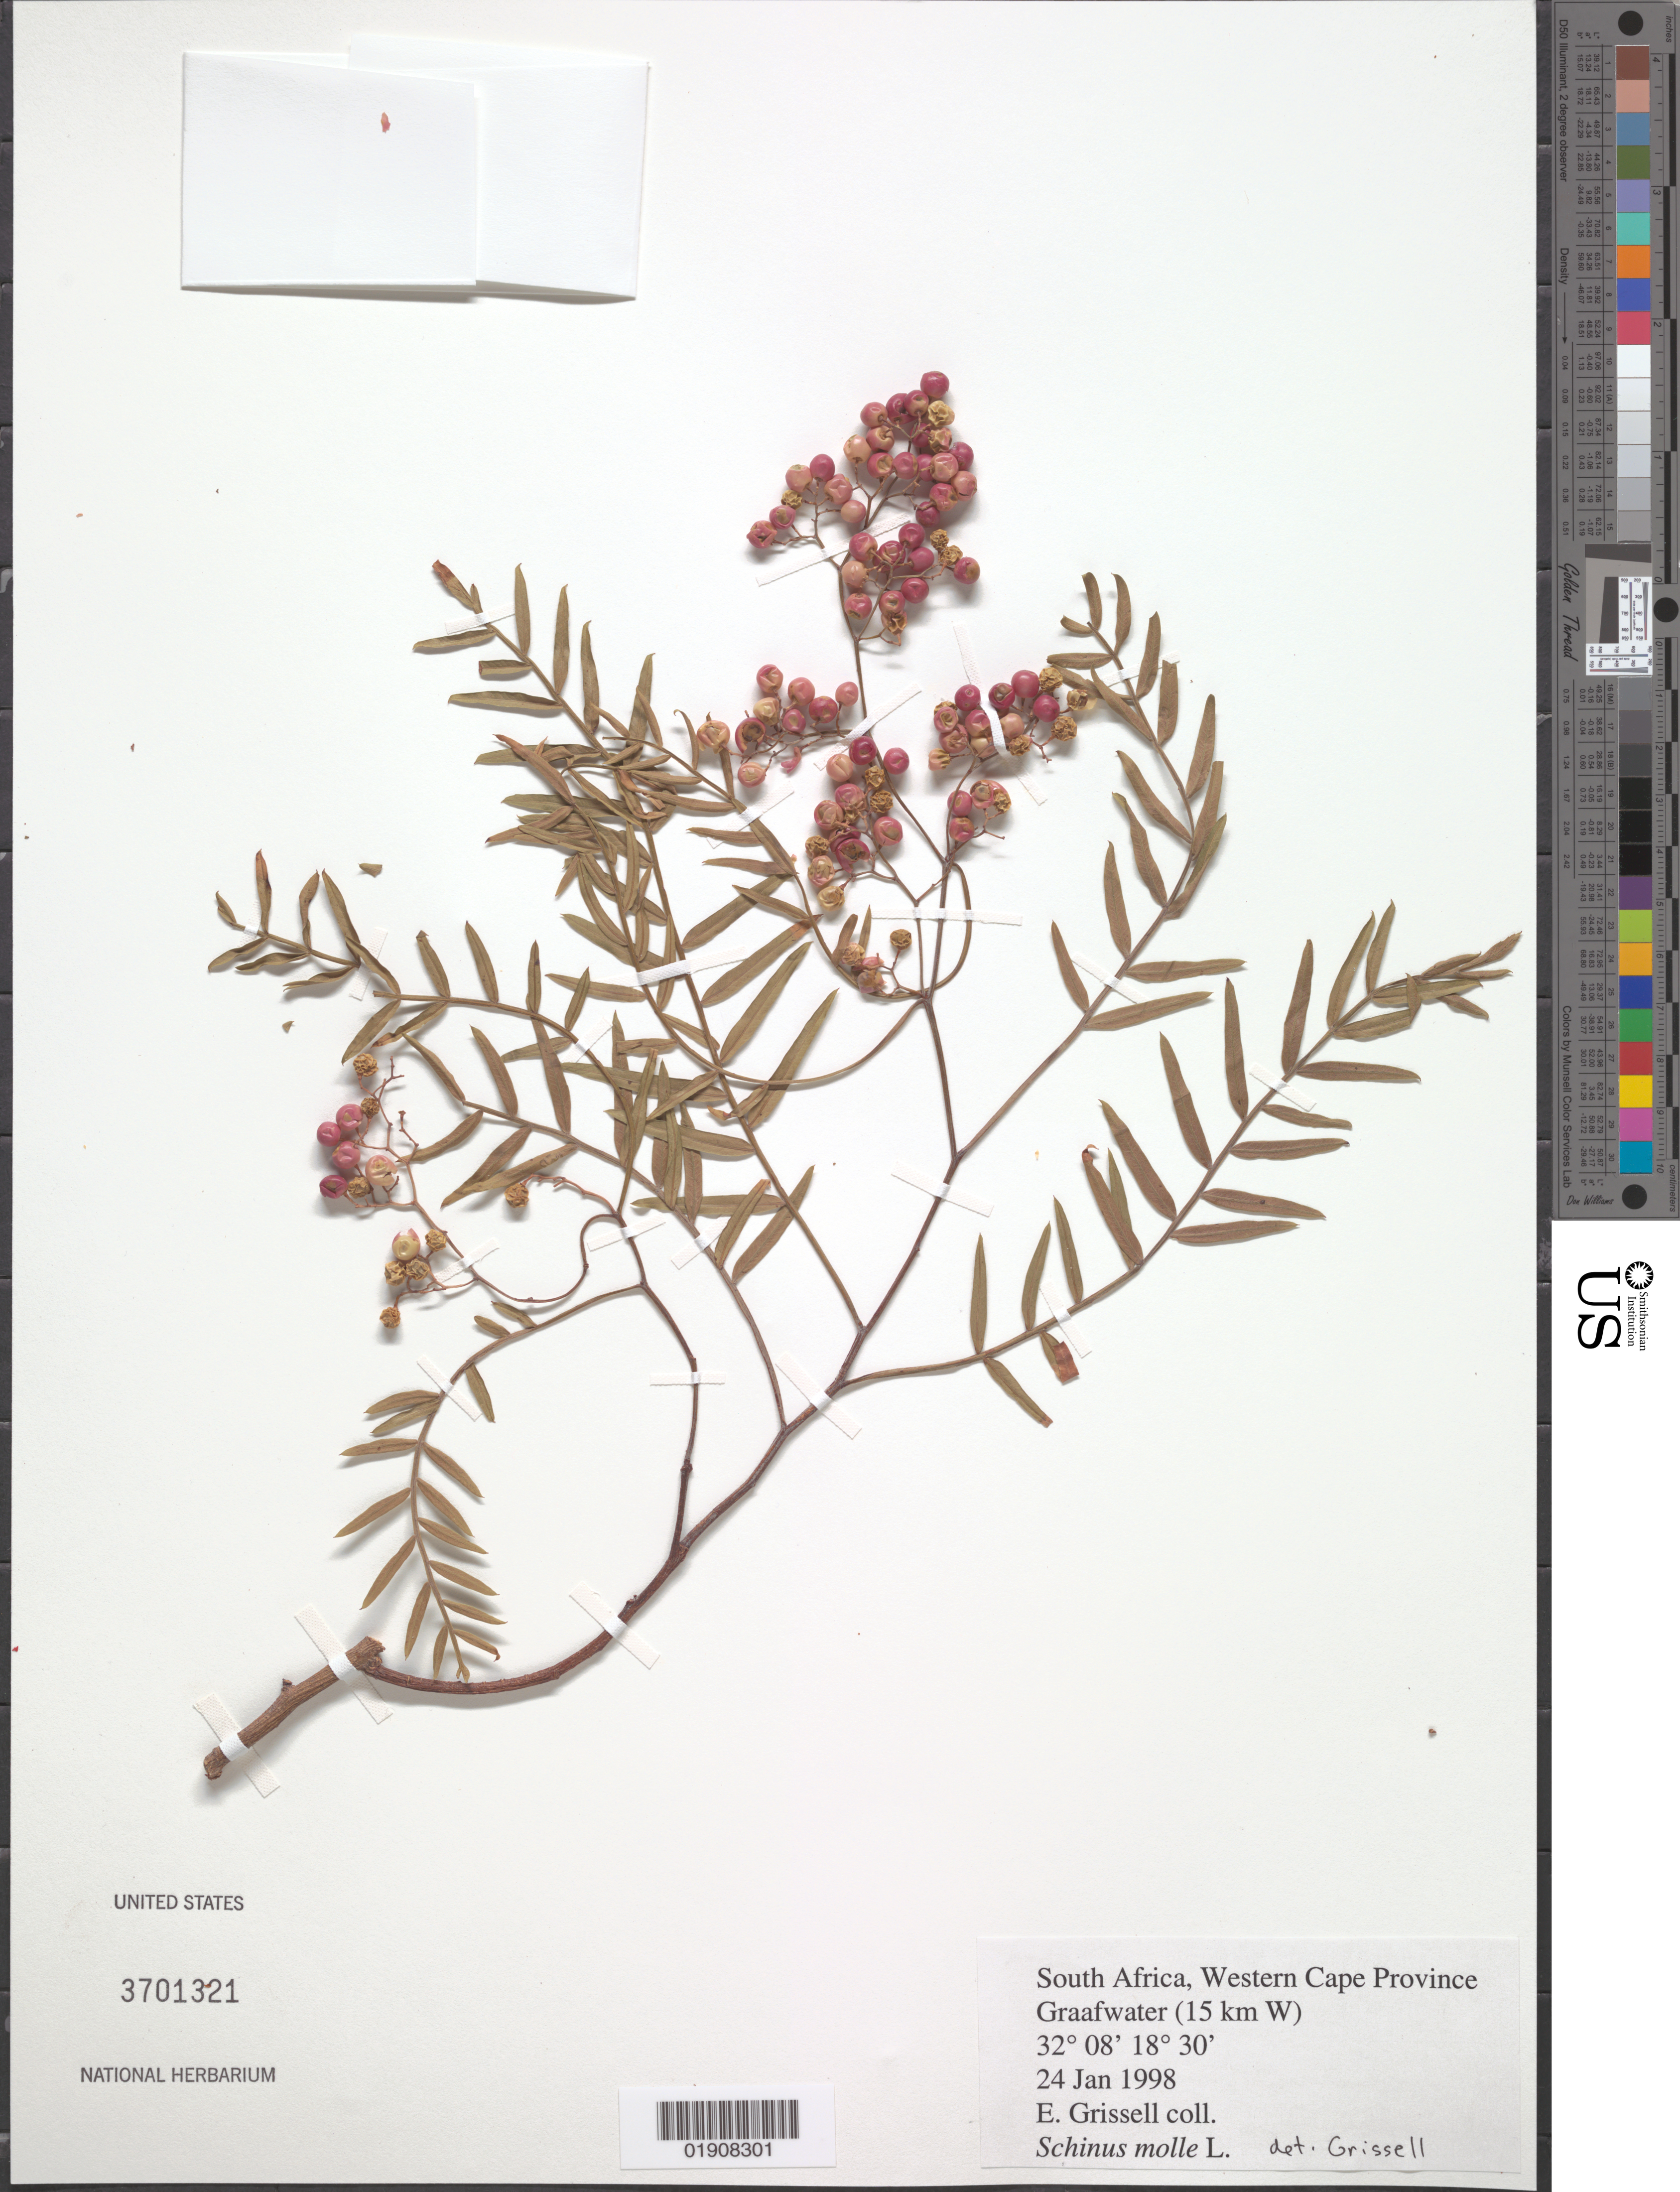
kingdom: Plantae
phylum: Tracheophyta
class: Magnoliopsida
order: Sapindales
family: Anacardiaceae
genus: Schinus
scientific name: Schinus molle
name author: L.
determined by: Grissell, Eric, (UNITED STATES)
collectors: E. Grissell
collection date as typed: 24 Jan 1998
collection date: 1998-01-24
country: South Africa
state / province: Western Cape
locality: Graafwater (15 km W)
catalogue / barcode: US 3701321